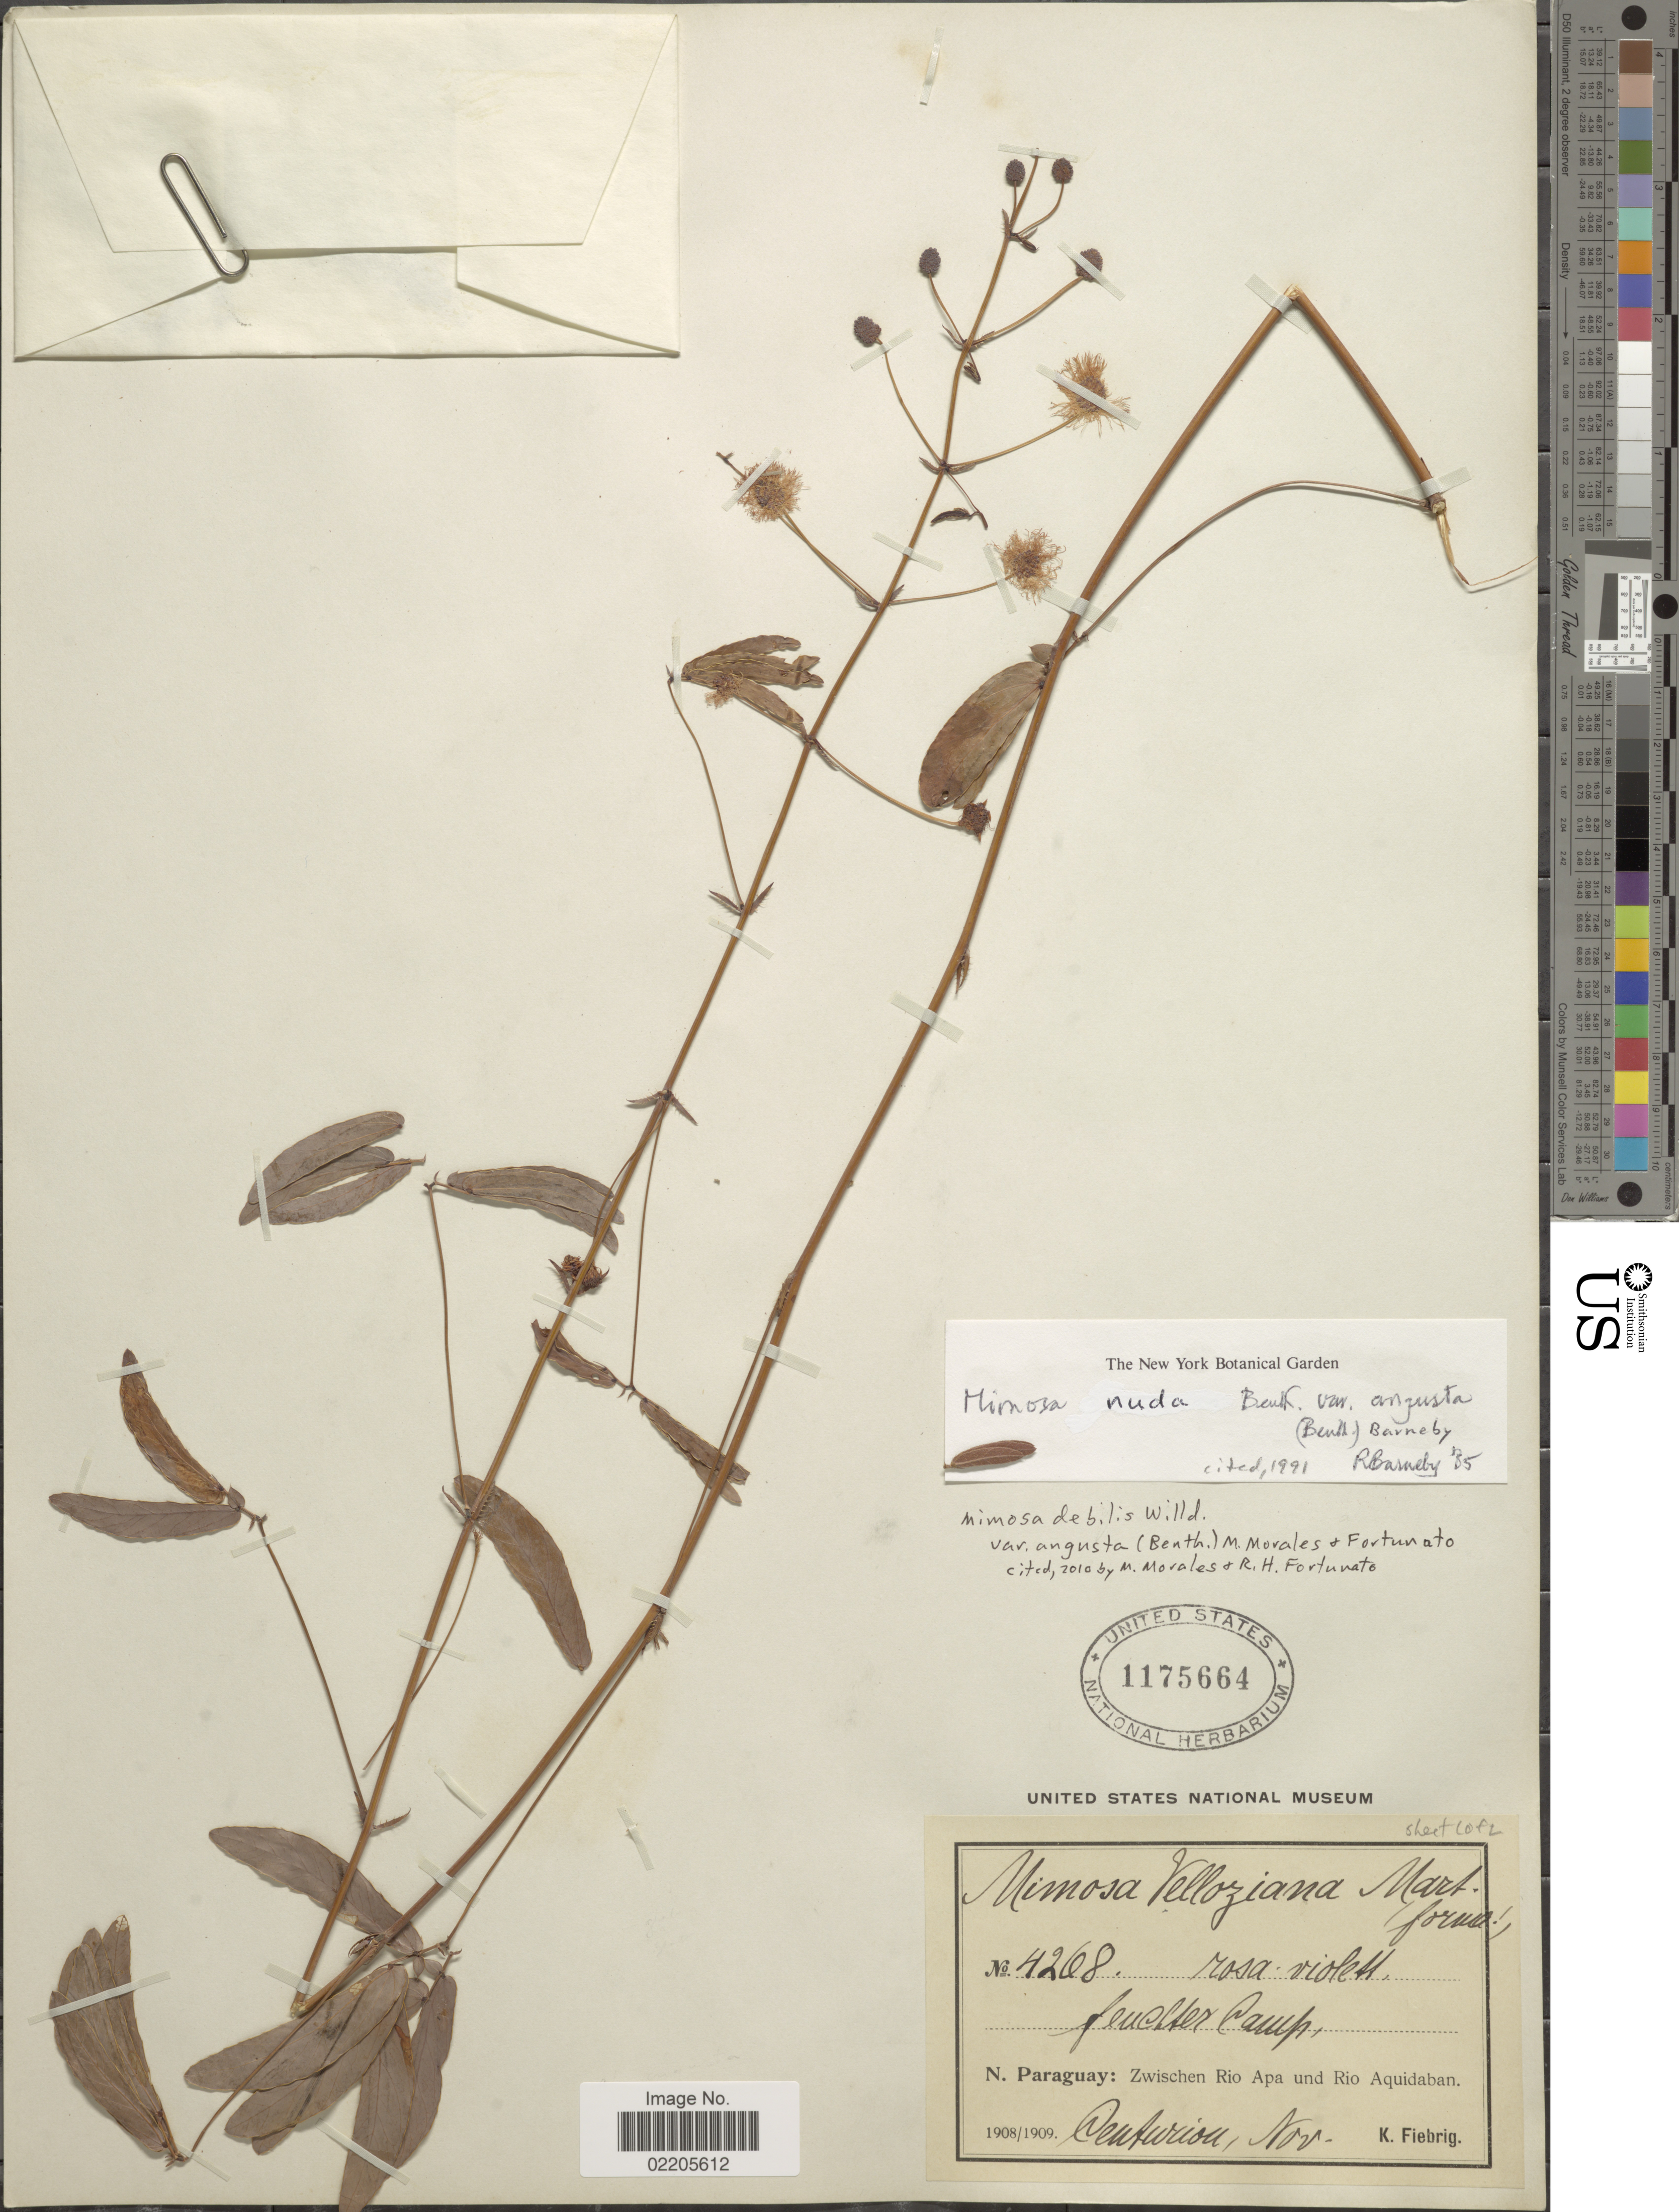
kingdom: Plantae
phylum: Tracheophyta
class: Magnoliopsida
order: Fabales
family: Fabaceae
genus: Mimosa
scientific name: Mimosa debilis var. angusta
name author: (Benth.) M. Morales & Fortunato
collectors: K. Fiebrig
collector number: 4268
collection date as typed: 1908/1909. Deuturion, Nov*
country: Paraguay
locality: Feuchter Camp, N. Paraguay: Zwischen Rio Apa und Rio Aquidaban. Centurion.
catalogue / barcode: US 1175664